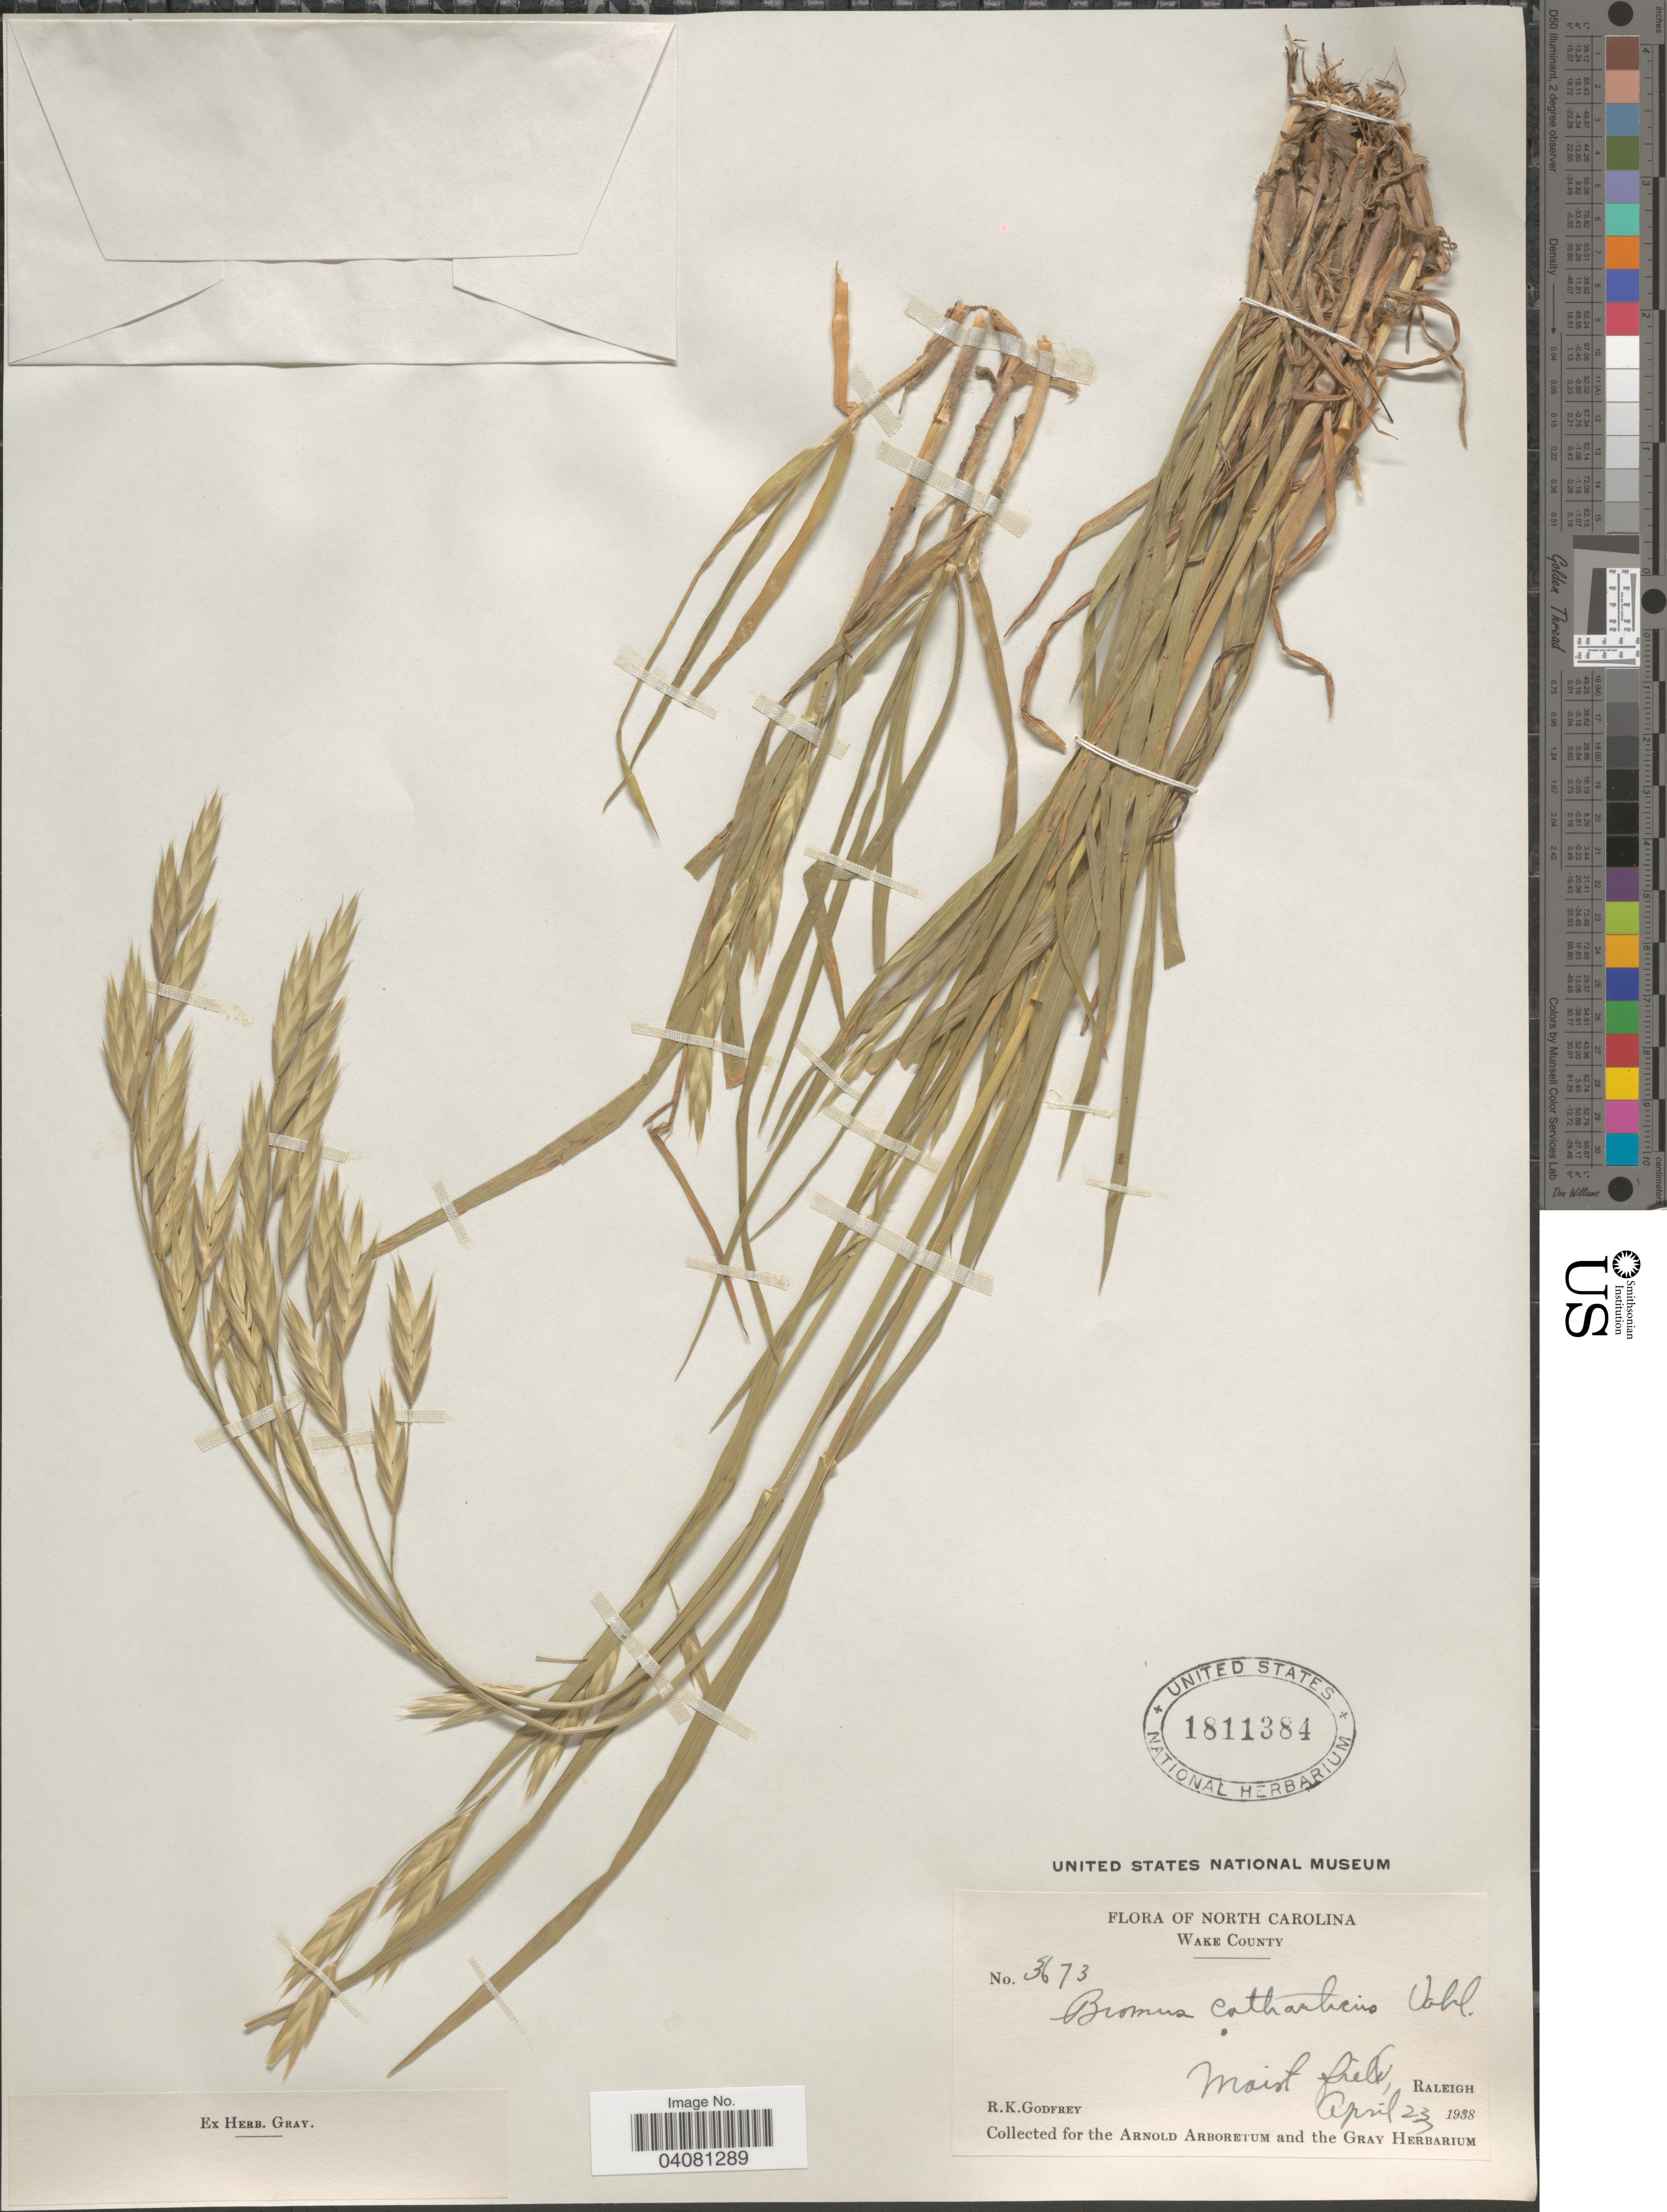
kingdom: Plantae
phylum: Tracheophyta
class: Liliopsida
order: Poales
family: Poaceae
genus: Bromus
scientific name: Bromus catharticus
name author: Vahl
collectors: R. K. Godfrey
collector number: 3673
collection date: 1938-04-23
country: United States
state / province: North Carolina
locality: Wake County. Raleigh.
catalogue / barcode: US 1811384